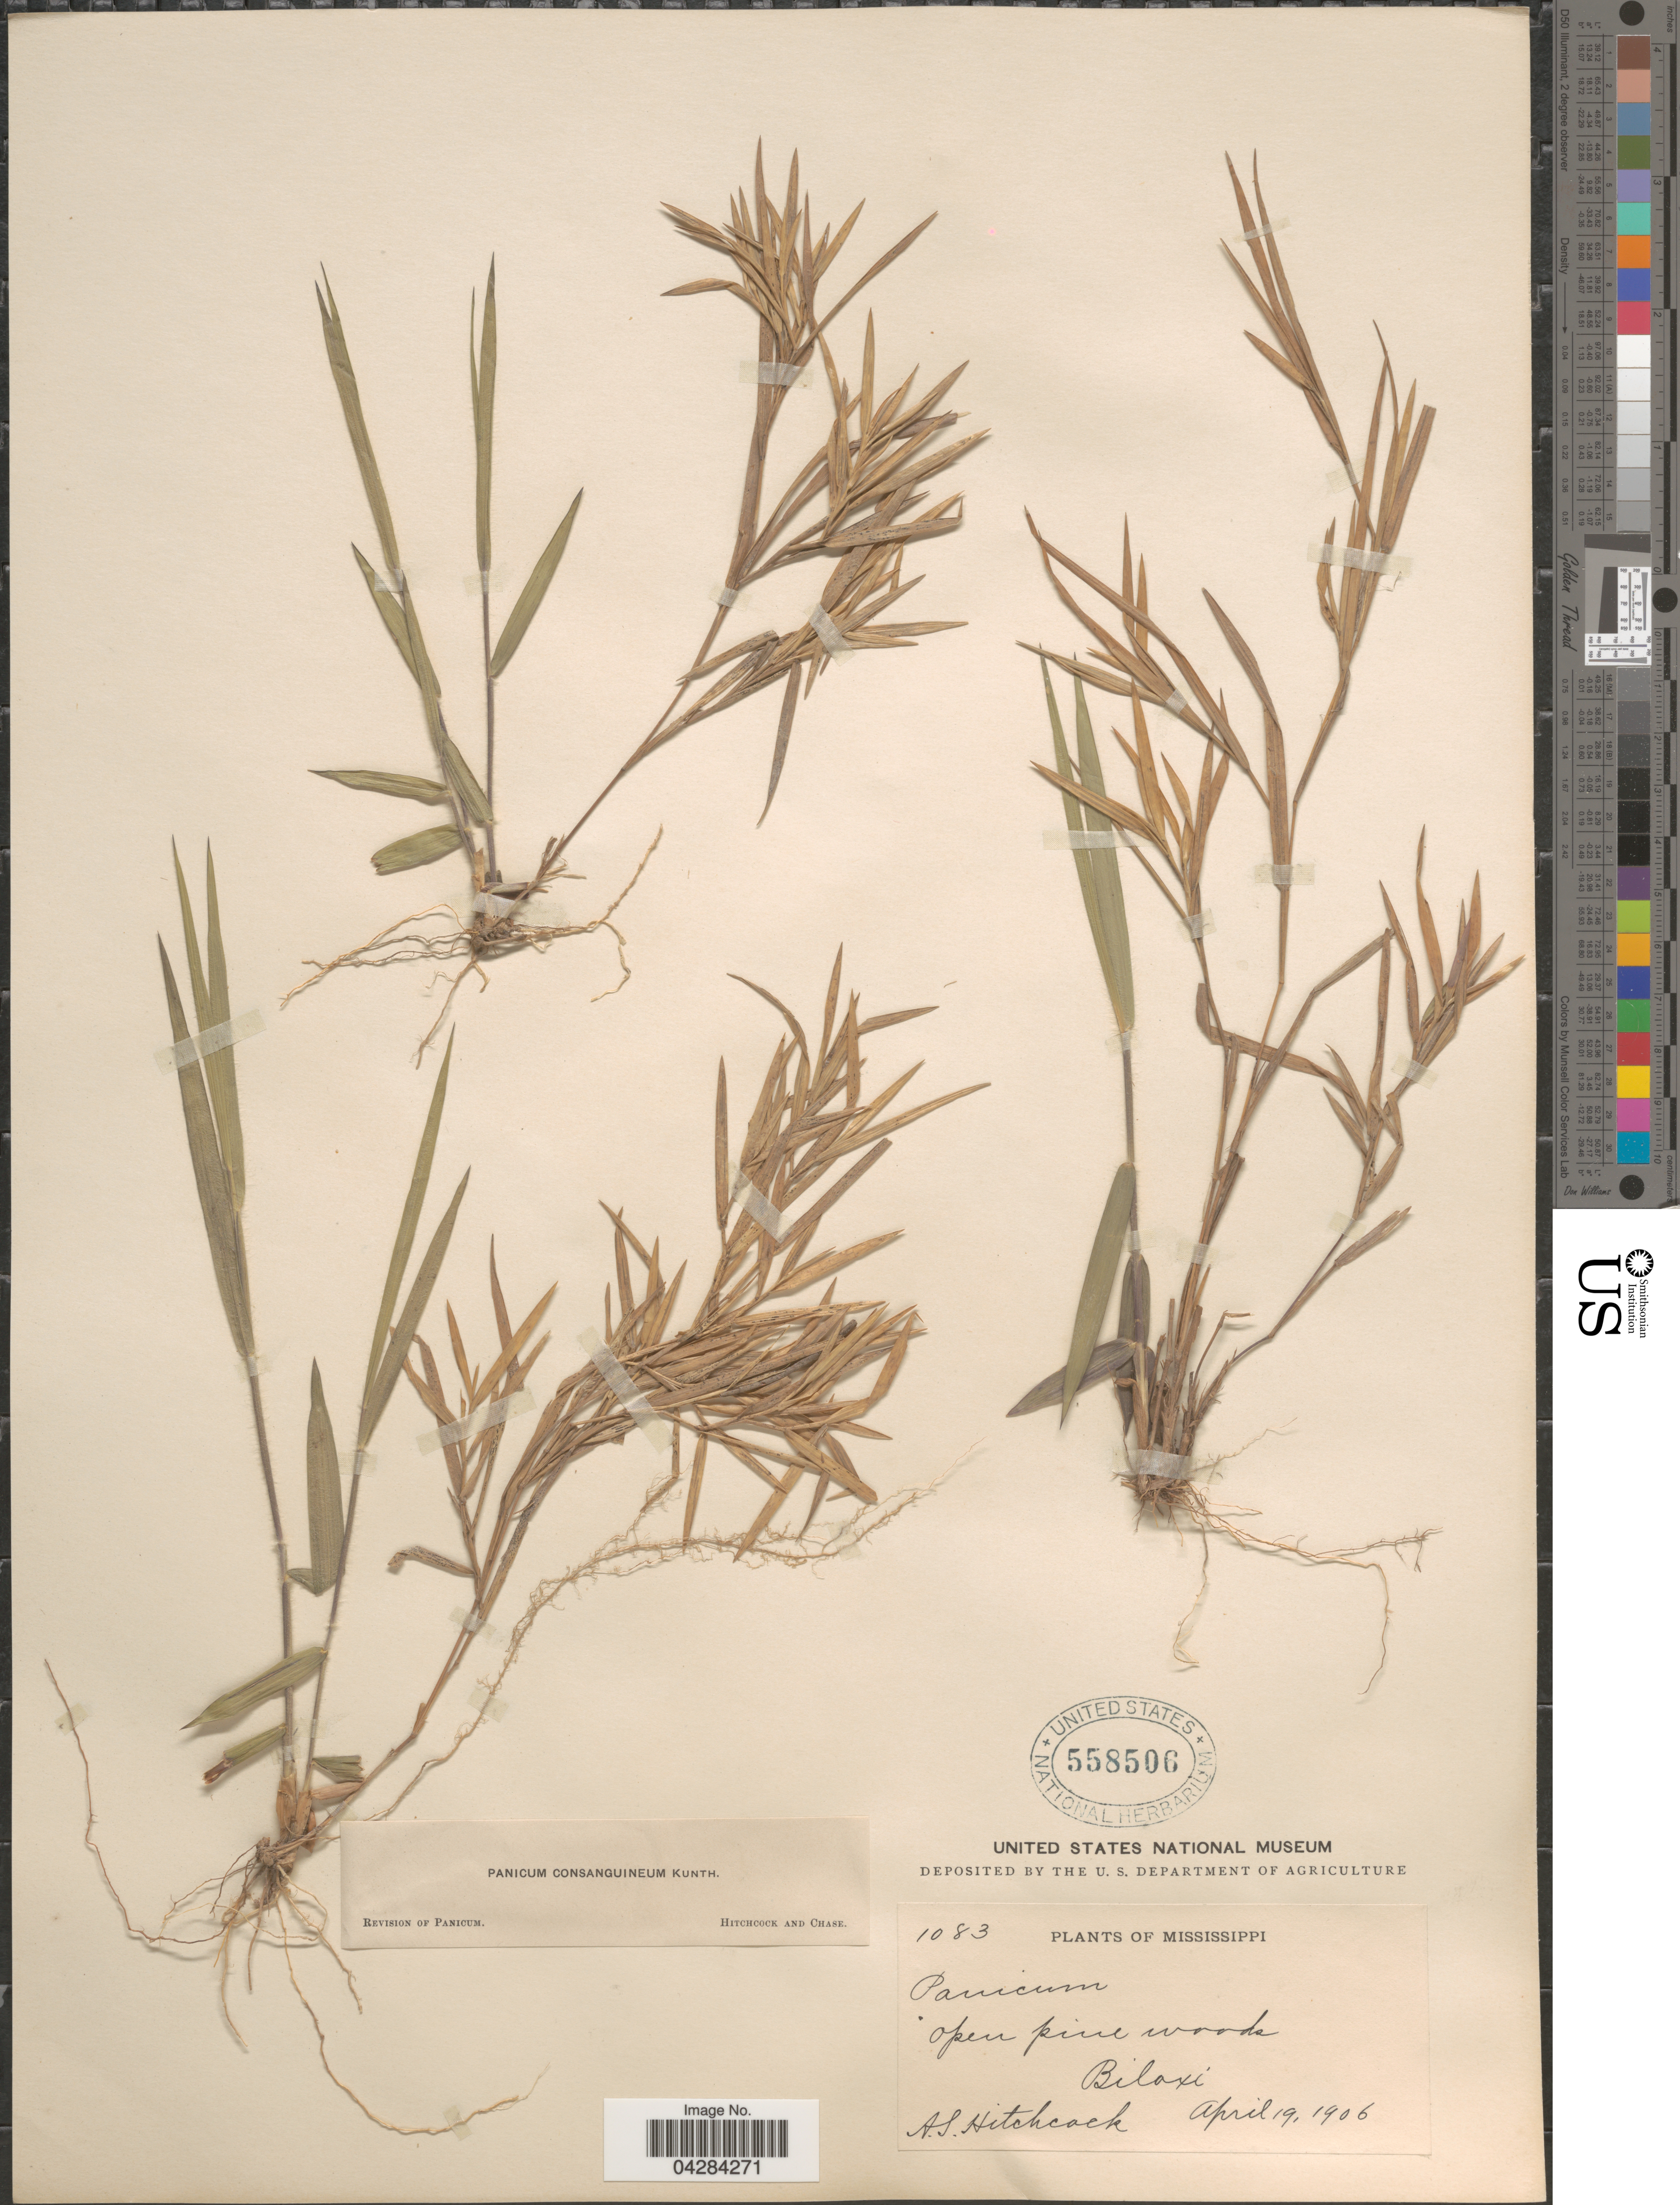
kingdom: Plantae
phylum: Tracheophyta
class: Liliopsida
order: Poales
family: Poaceae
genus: Dichanthelium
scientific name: Dichanthelium oligosanthes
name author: (Schult.) Gould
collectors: A. S. Hitchcock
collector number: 1083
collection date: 1906-04-19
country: United States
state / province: Mississippi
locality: Open pine woods. Biloxi.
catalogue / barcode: US 558506